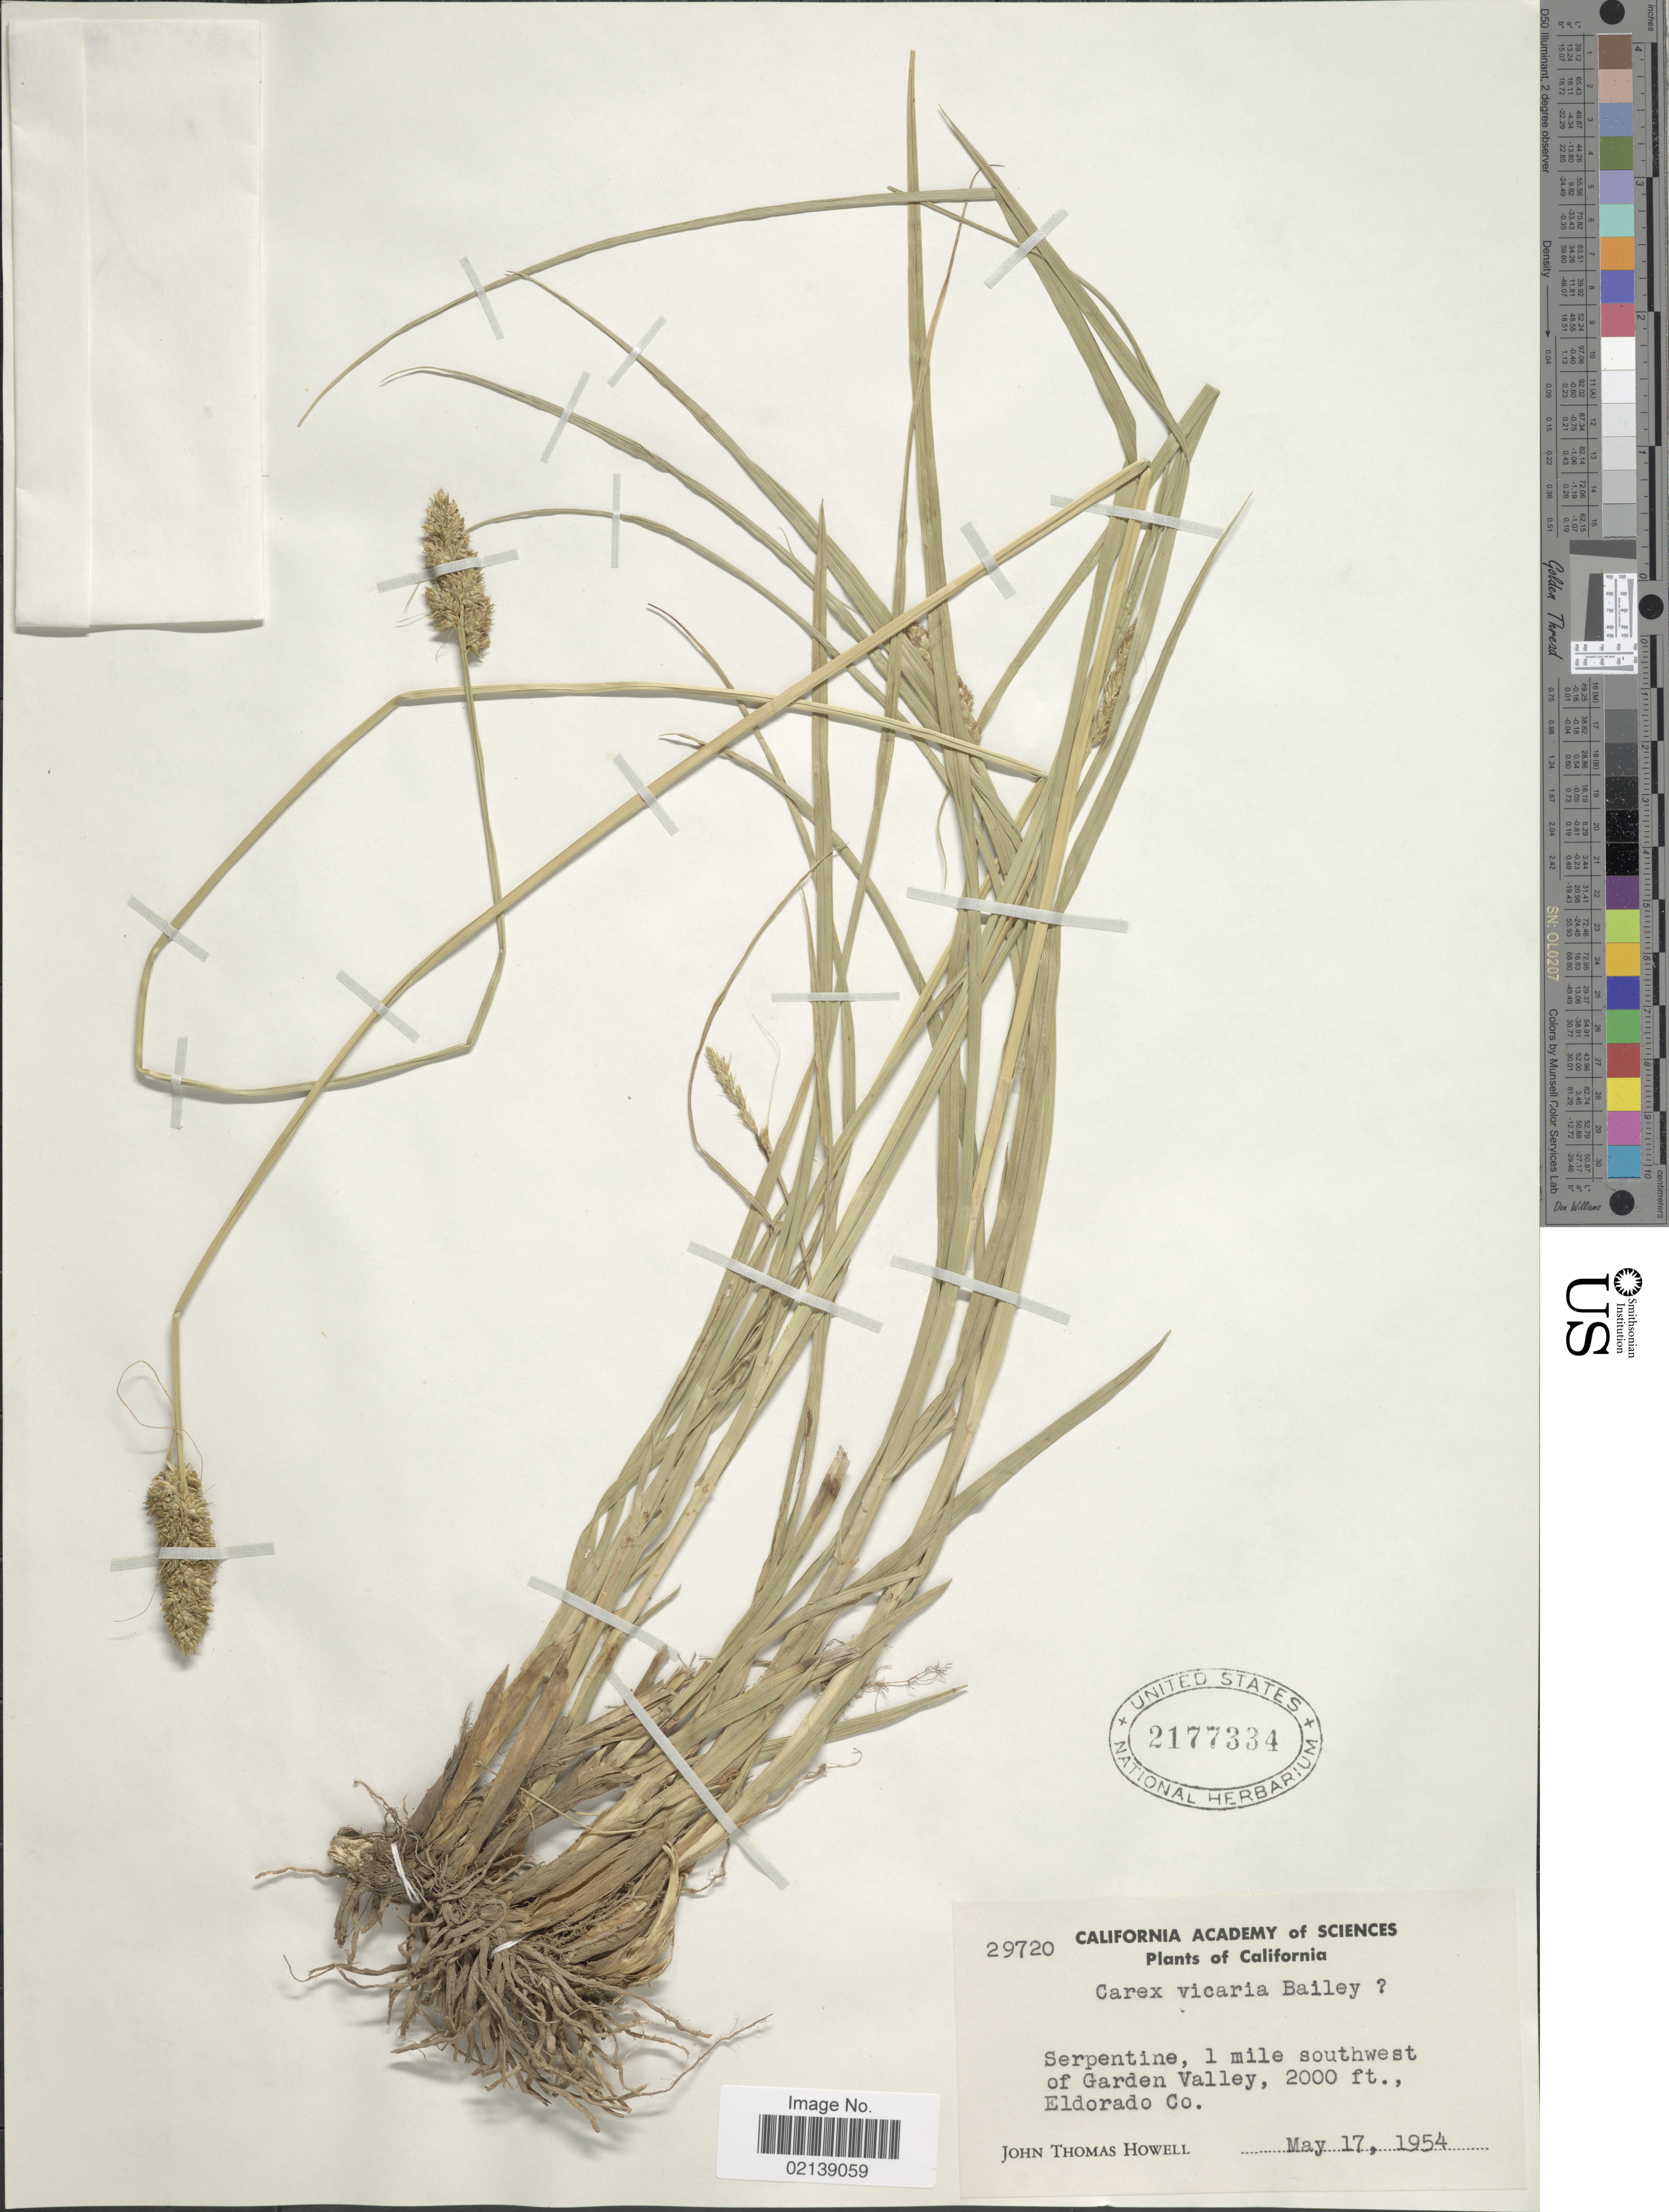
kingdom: Plantae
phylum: Tracheophyta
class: Liliopsida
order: Poales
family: Cyperaceae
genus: Carex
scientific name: Carex densa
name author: (L.H. Bailey) L.H. Bailey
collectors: J. T. Howell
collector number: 29720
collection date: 1954-05-17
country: United States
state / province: California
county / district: El Dorado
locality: Serpentine, 1 mile southwest of Garden Valley, Eldorado Co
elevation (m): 610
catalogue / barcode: US 2177334